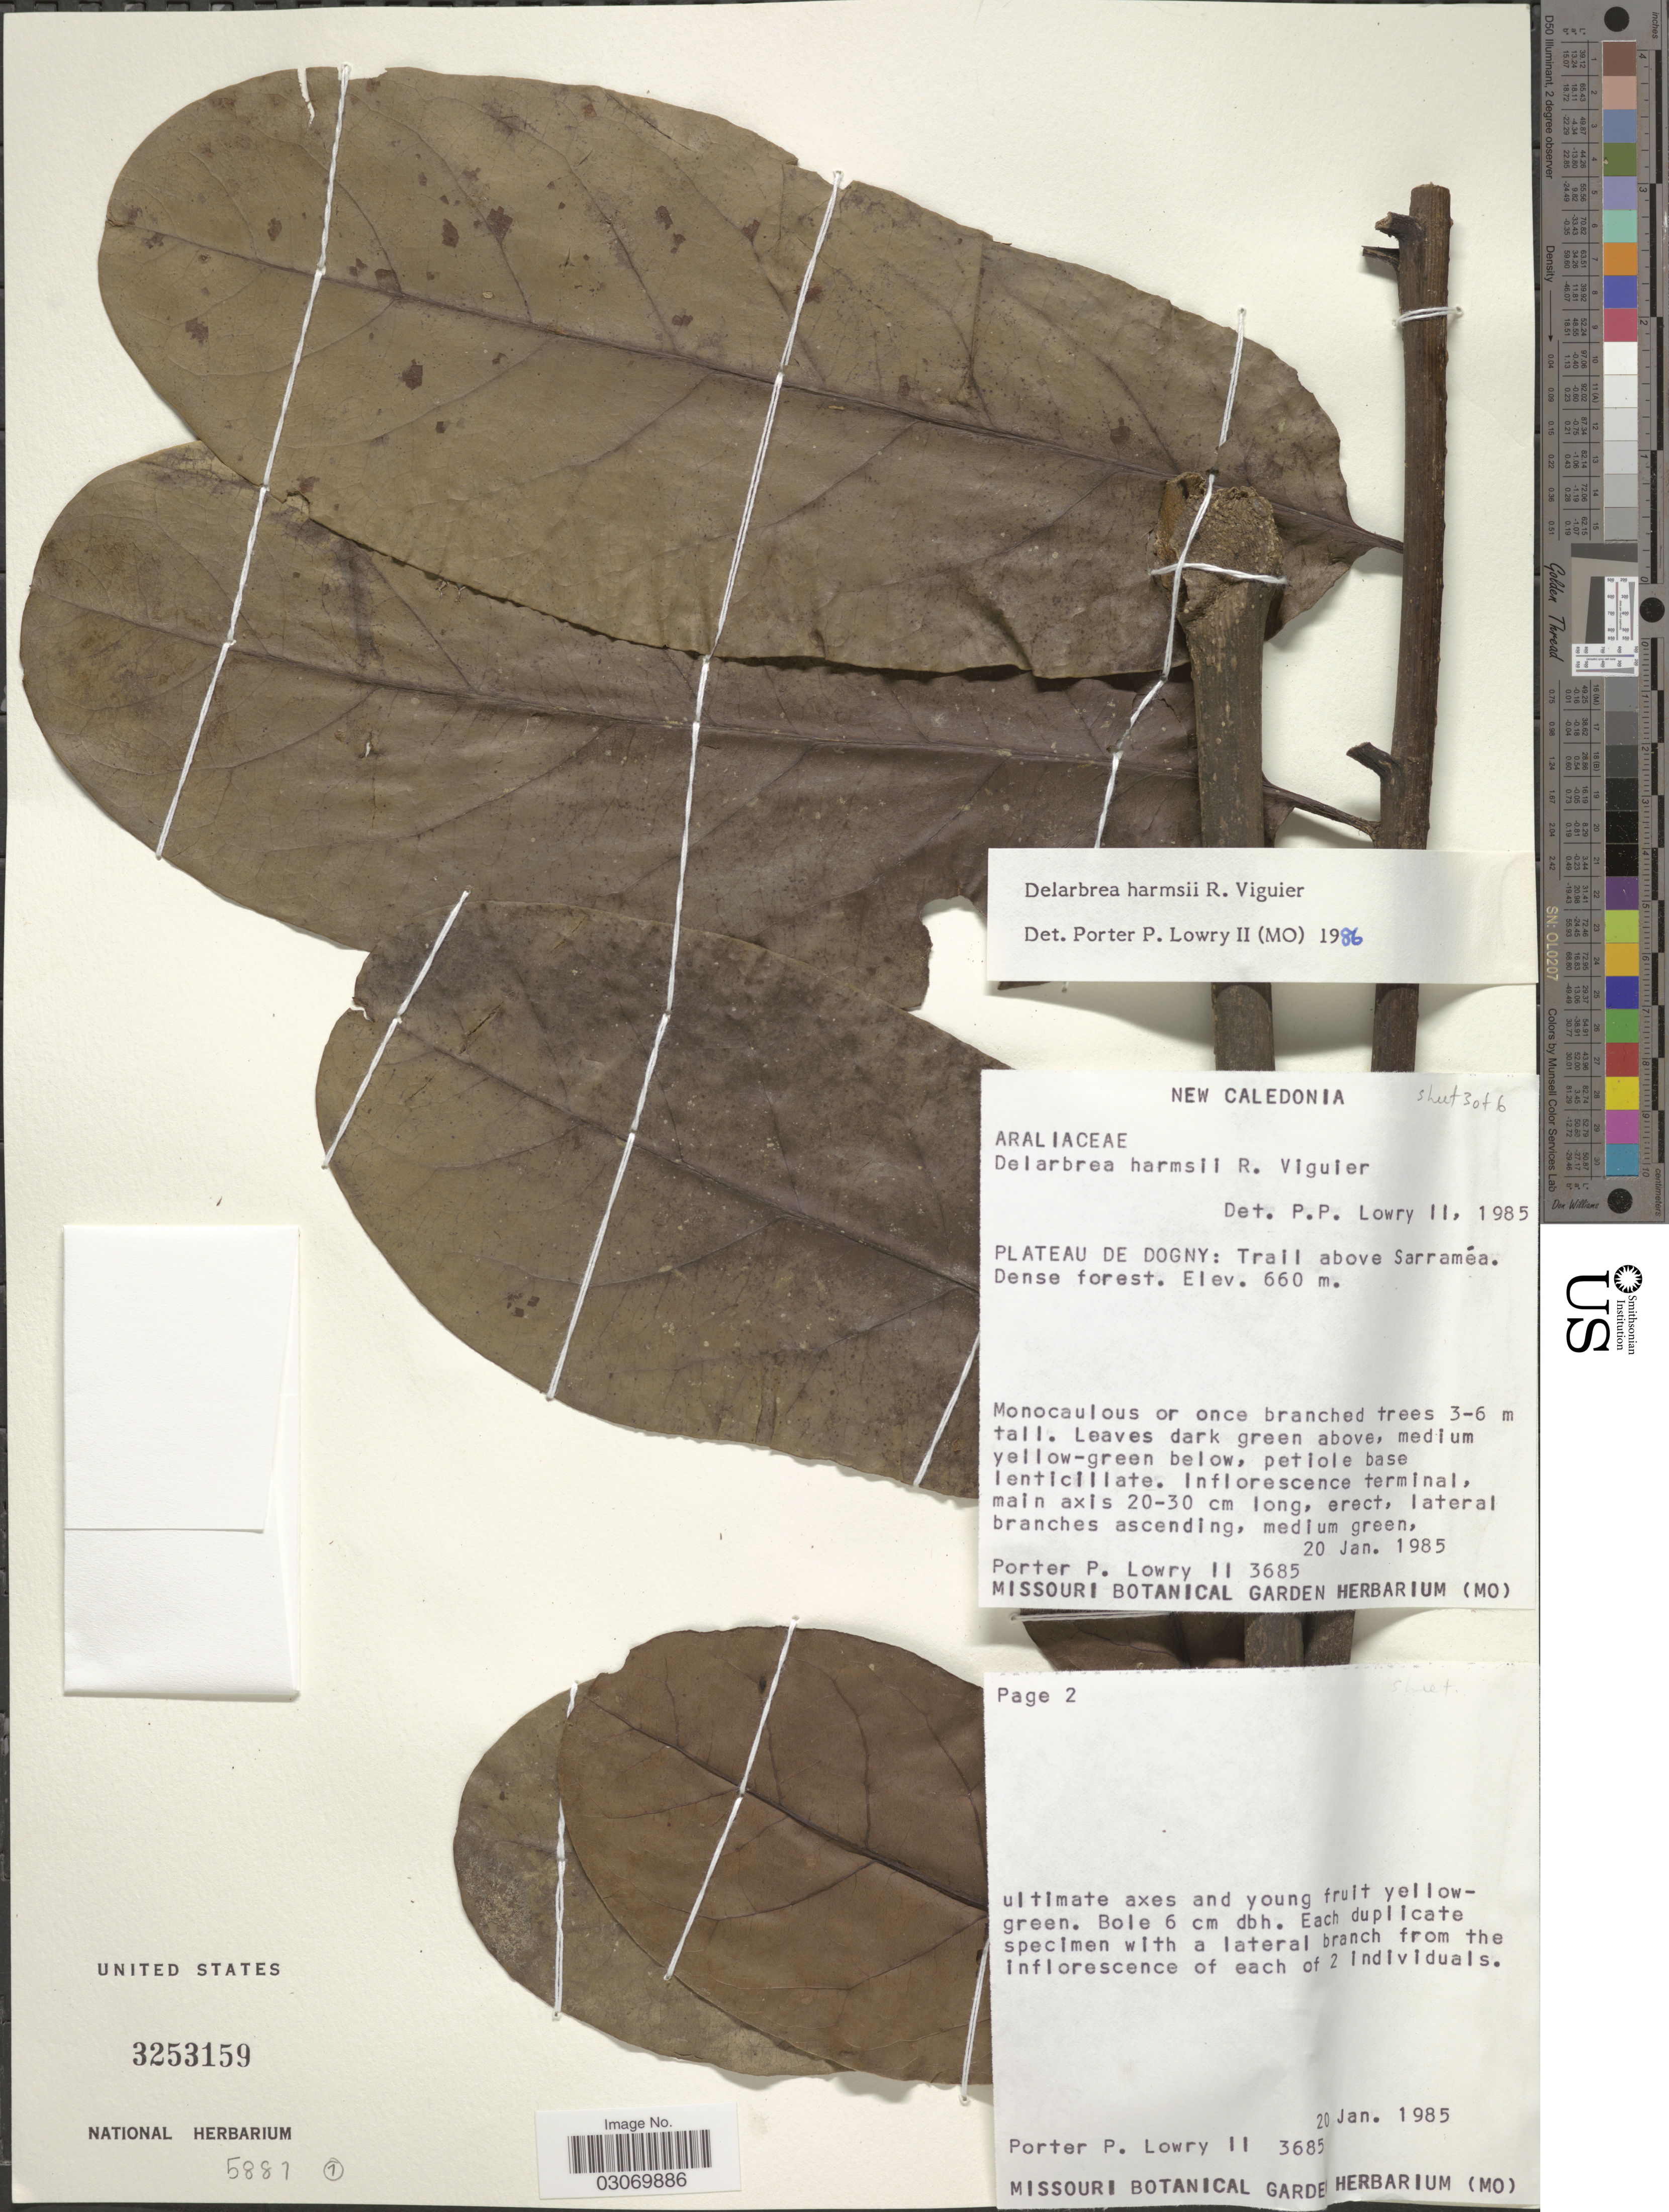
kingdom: Plantae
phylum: Tracheophyta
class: Magnoliopsida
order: Apiales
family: Myodocarpaceae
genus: Delarbrea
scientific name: Delarbrea harmsii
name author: R. Vig.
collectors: P. P. Lowry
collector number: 3685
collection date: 1985-01-20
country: New Caledonia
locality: Plateau De Dogny: Trail above Sarraméa.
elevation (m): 660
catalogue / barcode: US 3253159